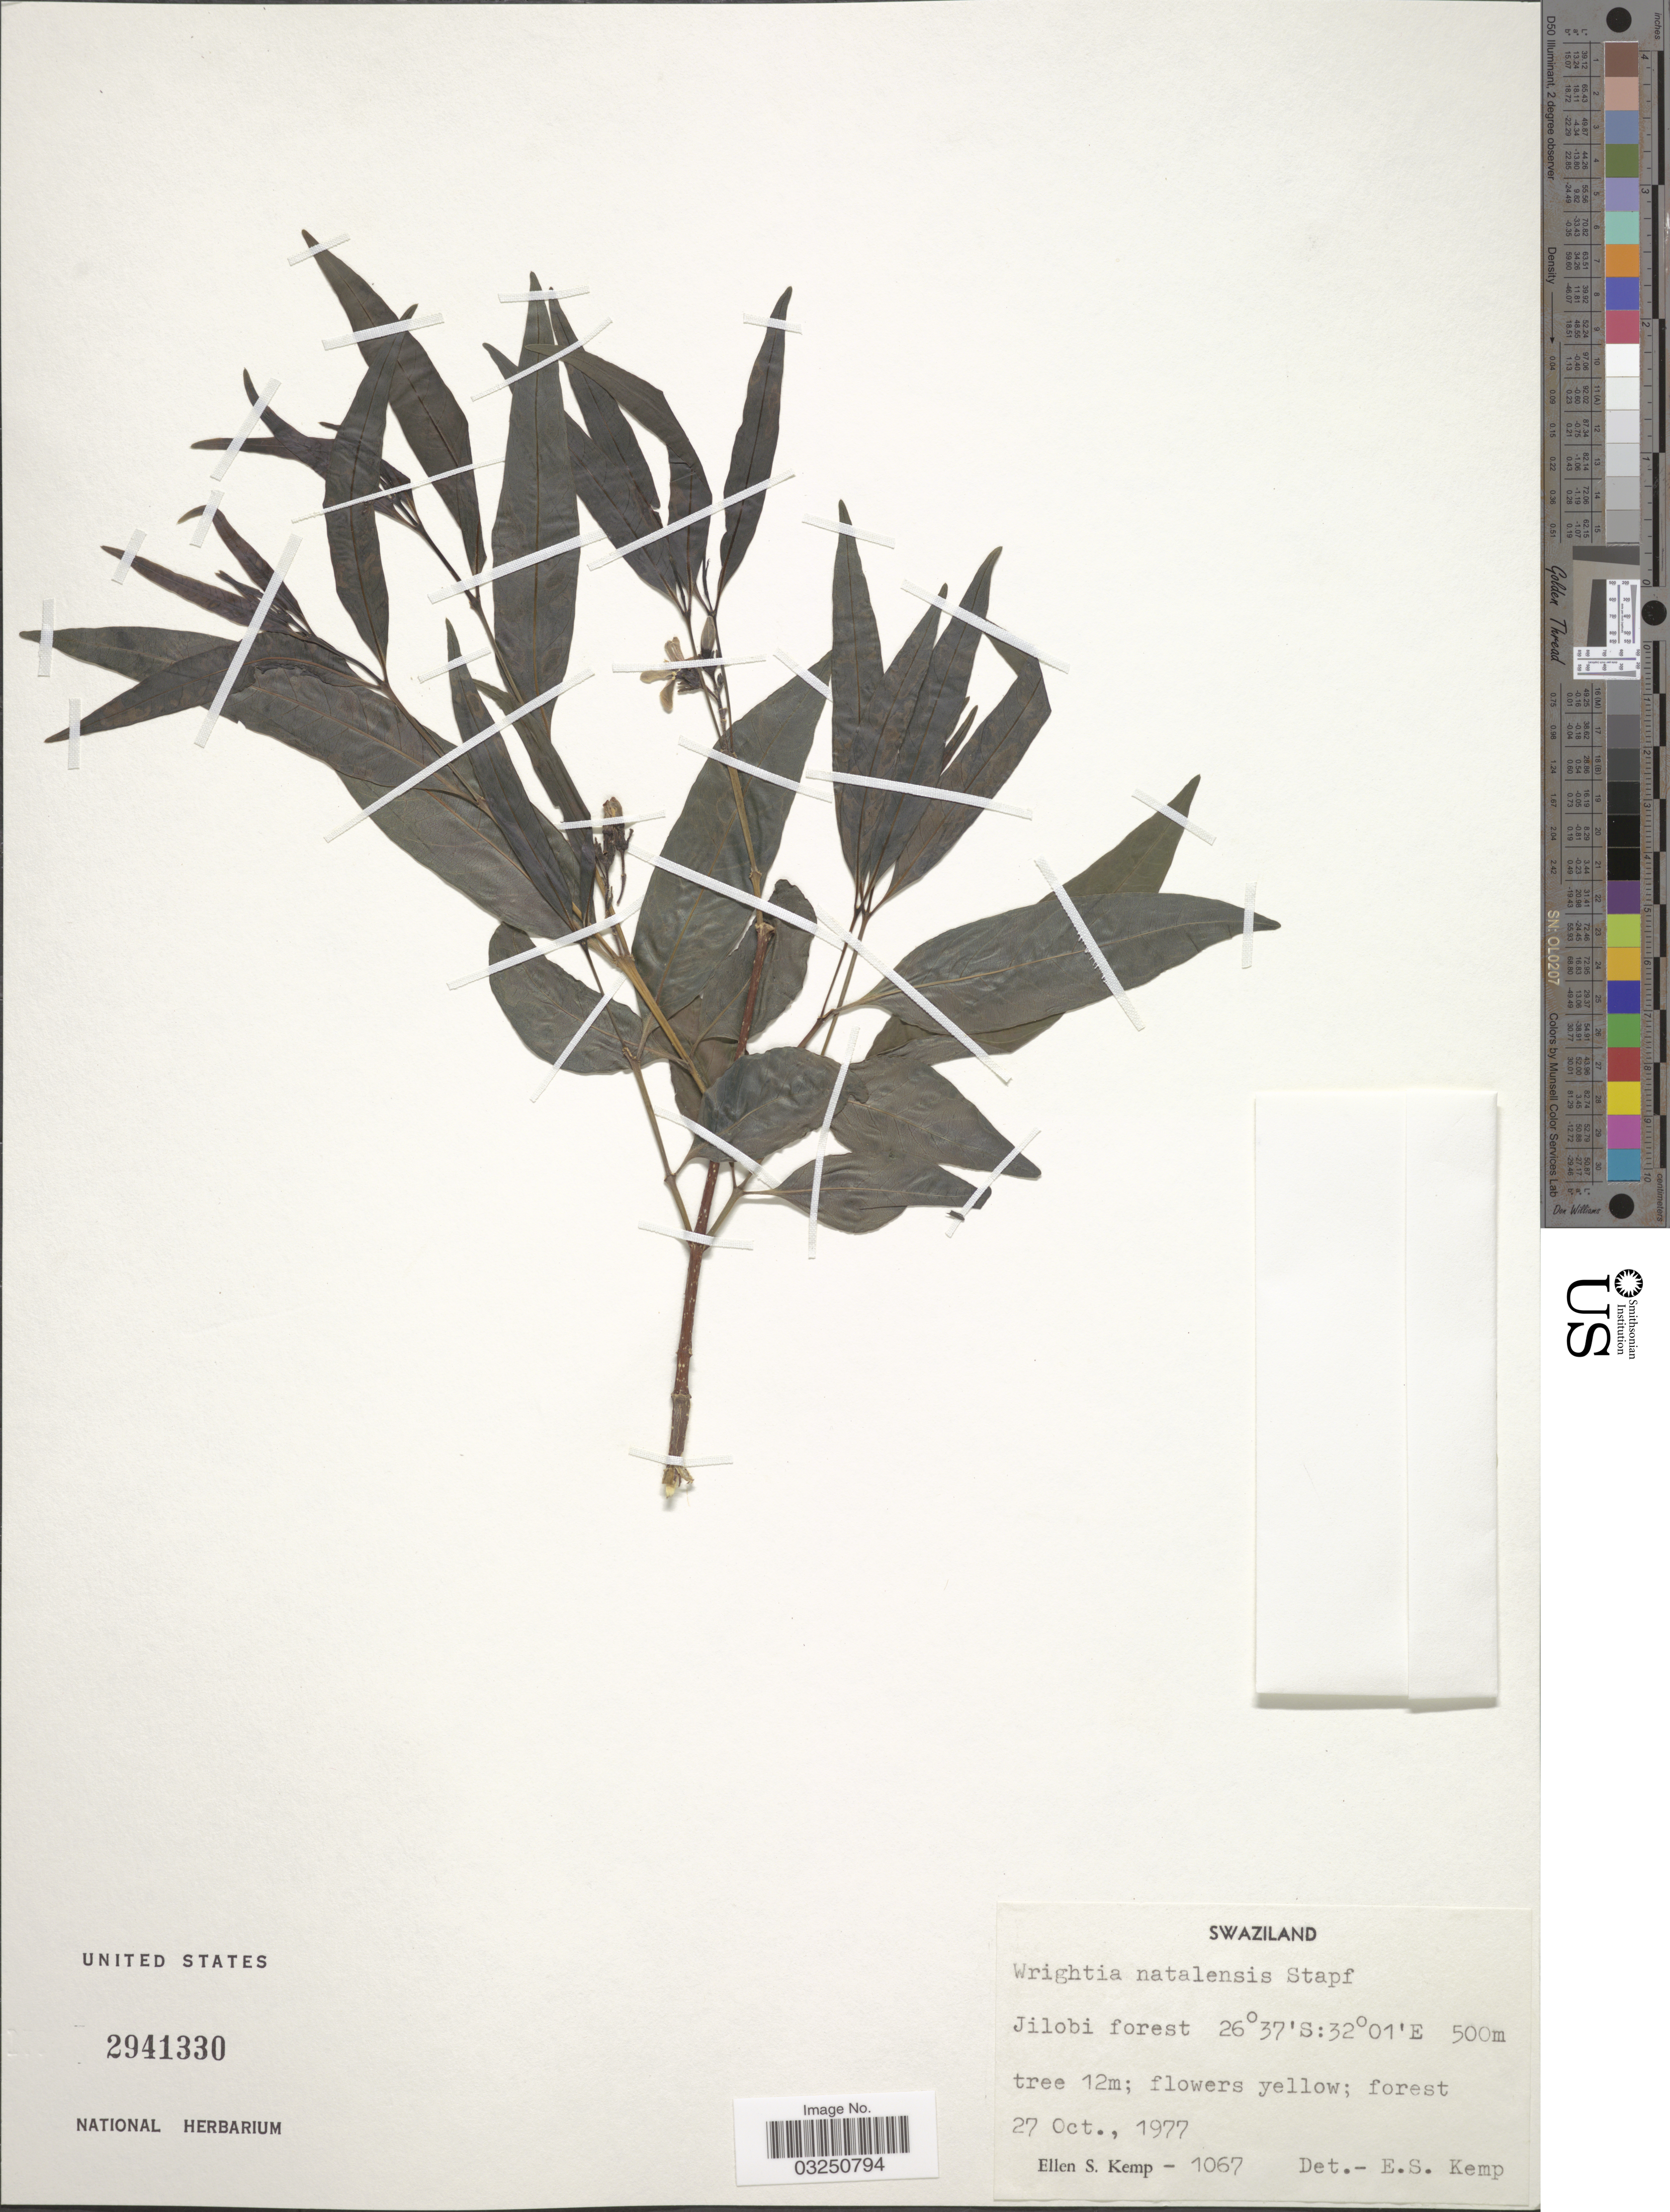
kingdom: Plantae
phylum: Tracheophyta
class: Magnoliopsida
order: Gentianales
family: Apocynaceae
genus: Wrightia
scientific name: Wrightia natalensis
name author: Stapf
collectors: E. S. Kemp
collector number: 1067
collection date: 1977-10-27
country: Eswatini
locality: Jilobi forest.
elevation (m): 500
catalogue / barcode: US 2941330